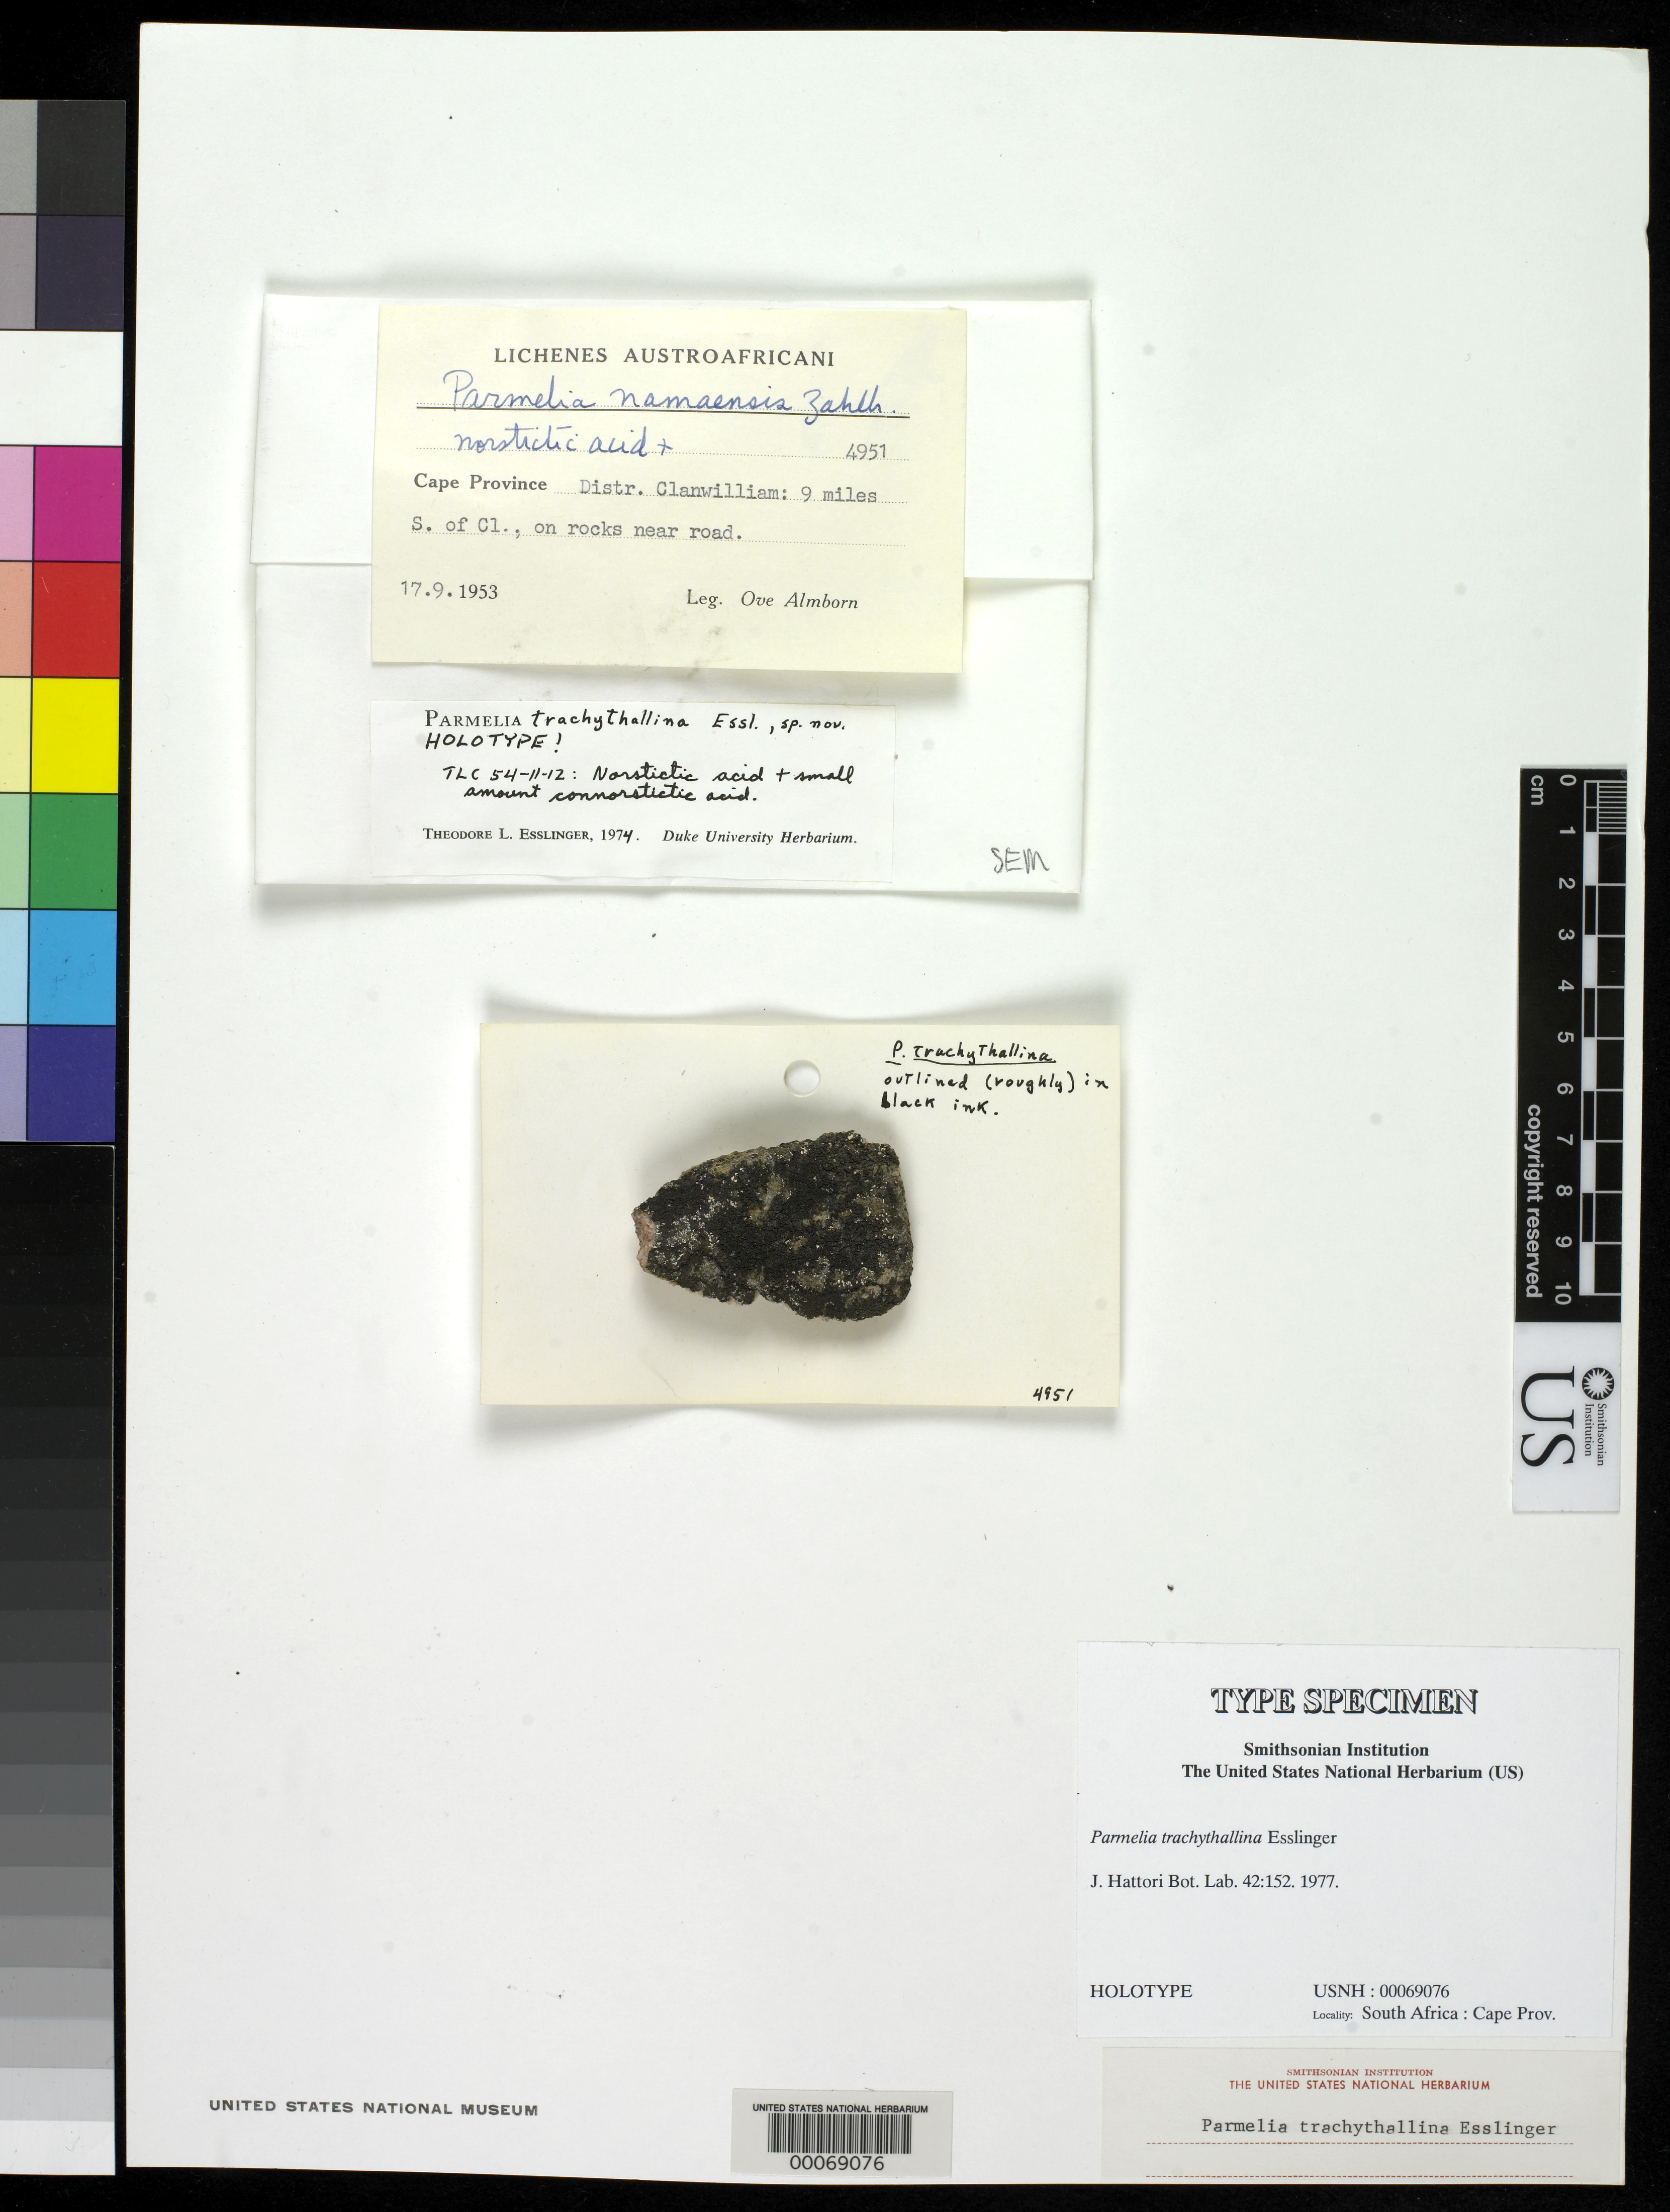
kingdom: Fungi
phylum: Ascomycota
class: Lecanoromycetes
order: Lecanorales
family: Parmeliaceae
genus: Parmelia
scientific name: Parmelia trachythallina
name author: Essl.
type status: Holotype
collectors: O. Almborn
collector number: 4951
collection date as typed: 17 Sep 1953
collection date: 1953-09-17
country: South Africa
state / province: Western Cape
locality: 9 mi S of Clanwilliam.